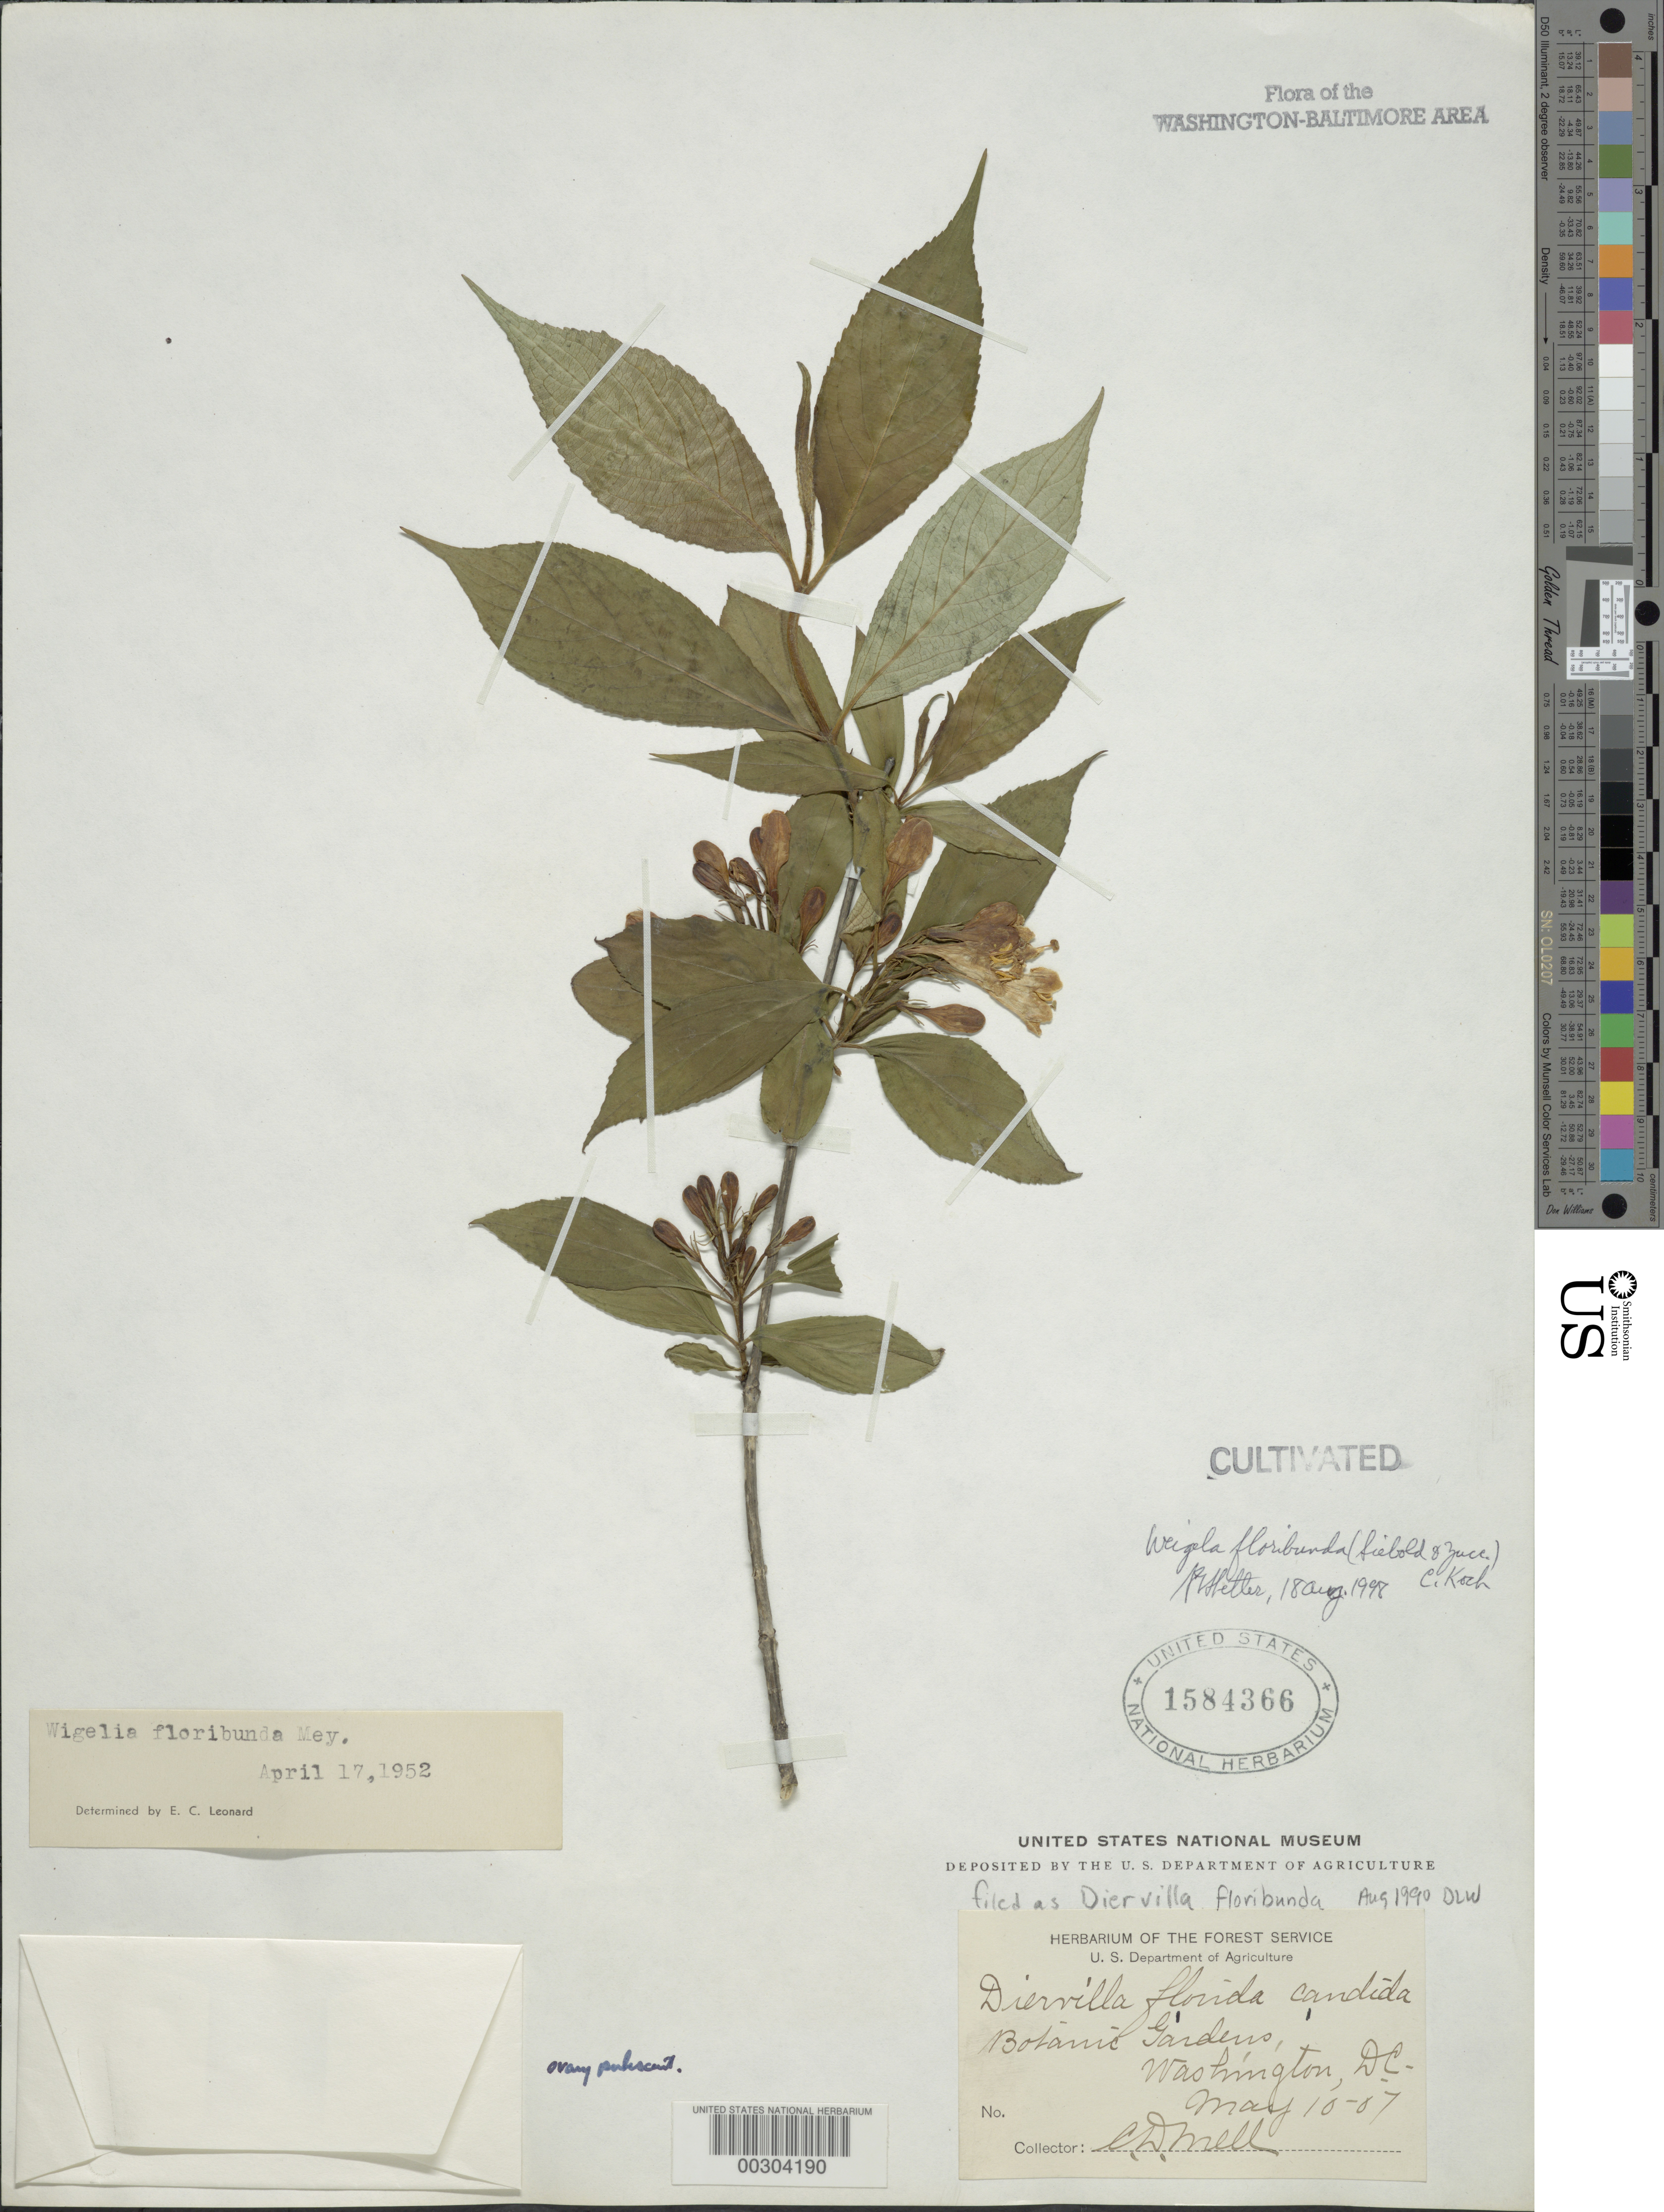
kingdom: Plantae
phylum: Tracheophyta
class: Magnoliopsida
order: Dipsacales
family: Caprifoliaceae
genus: Weigela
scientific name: Weigela floribunda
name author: (Siebold & Zucc.) K. Koch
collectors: C. D. Mell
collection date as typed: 10 May 1907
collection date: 1907-05-10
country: United States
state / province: District of Columbia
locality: Botanical gardens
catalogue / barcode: US 1584366